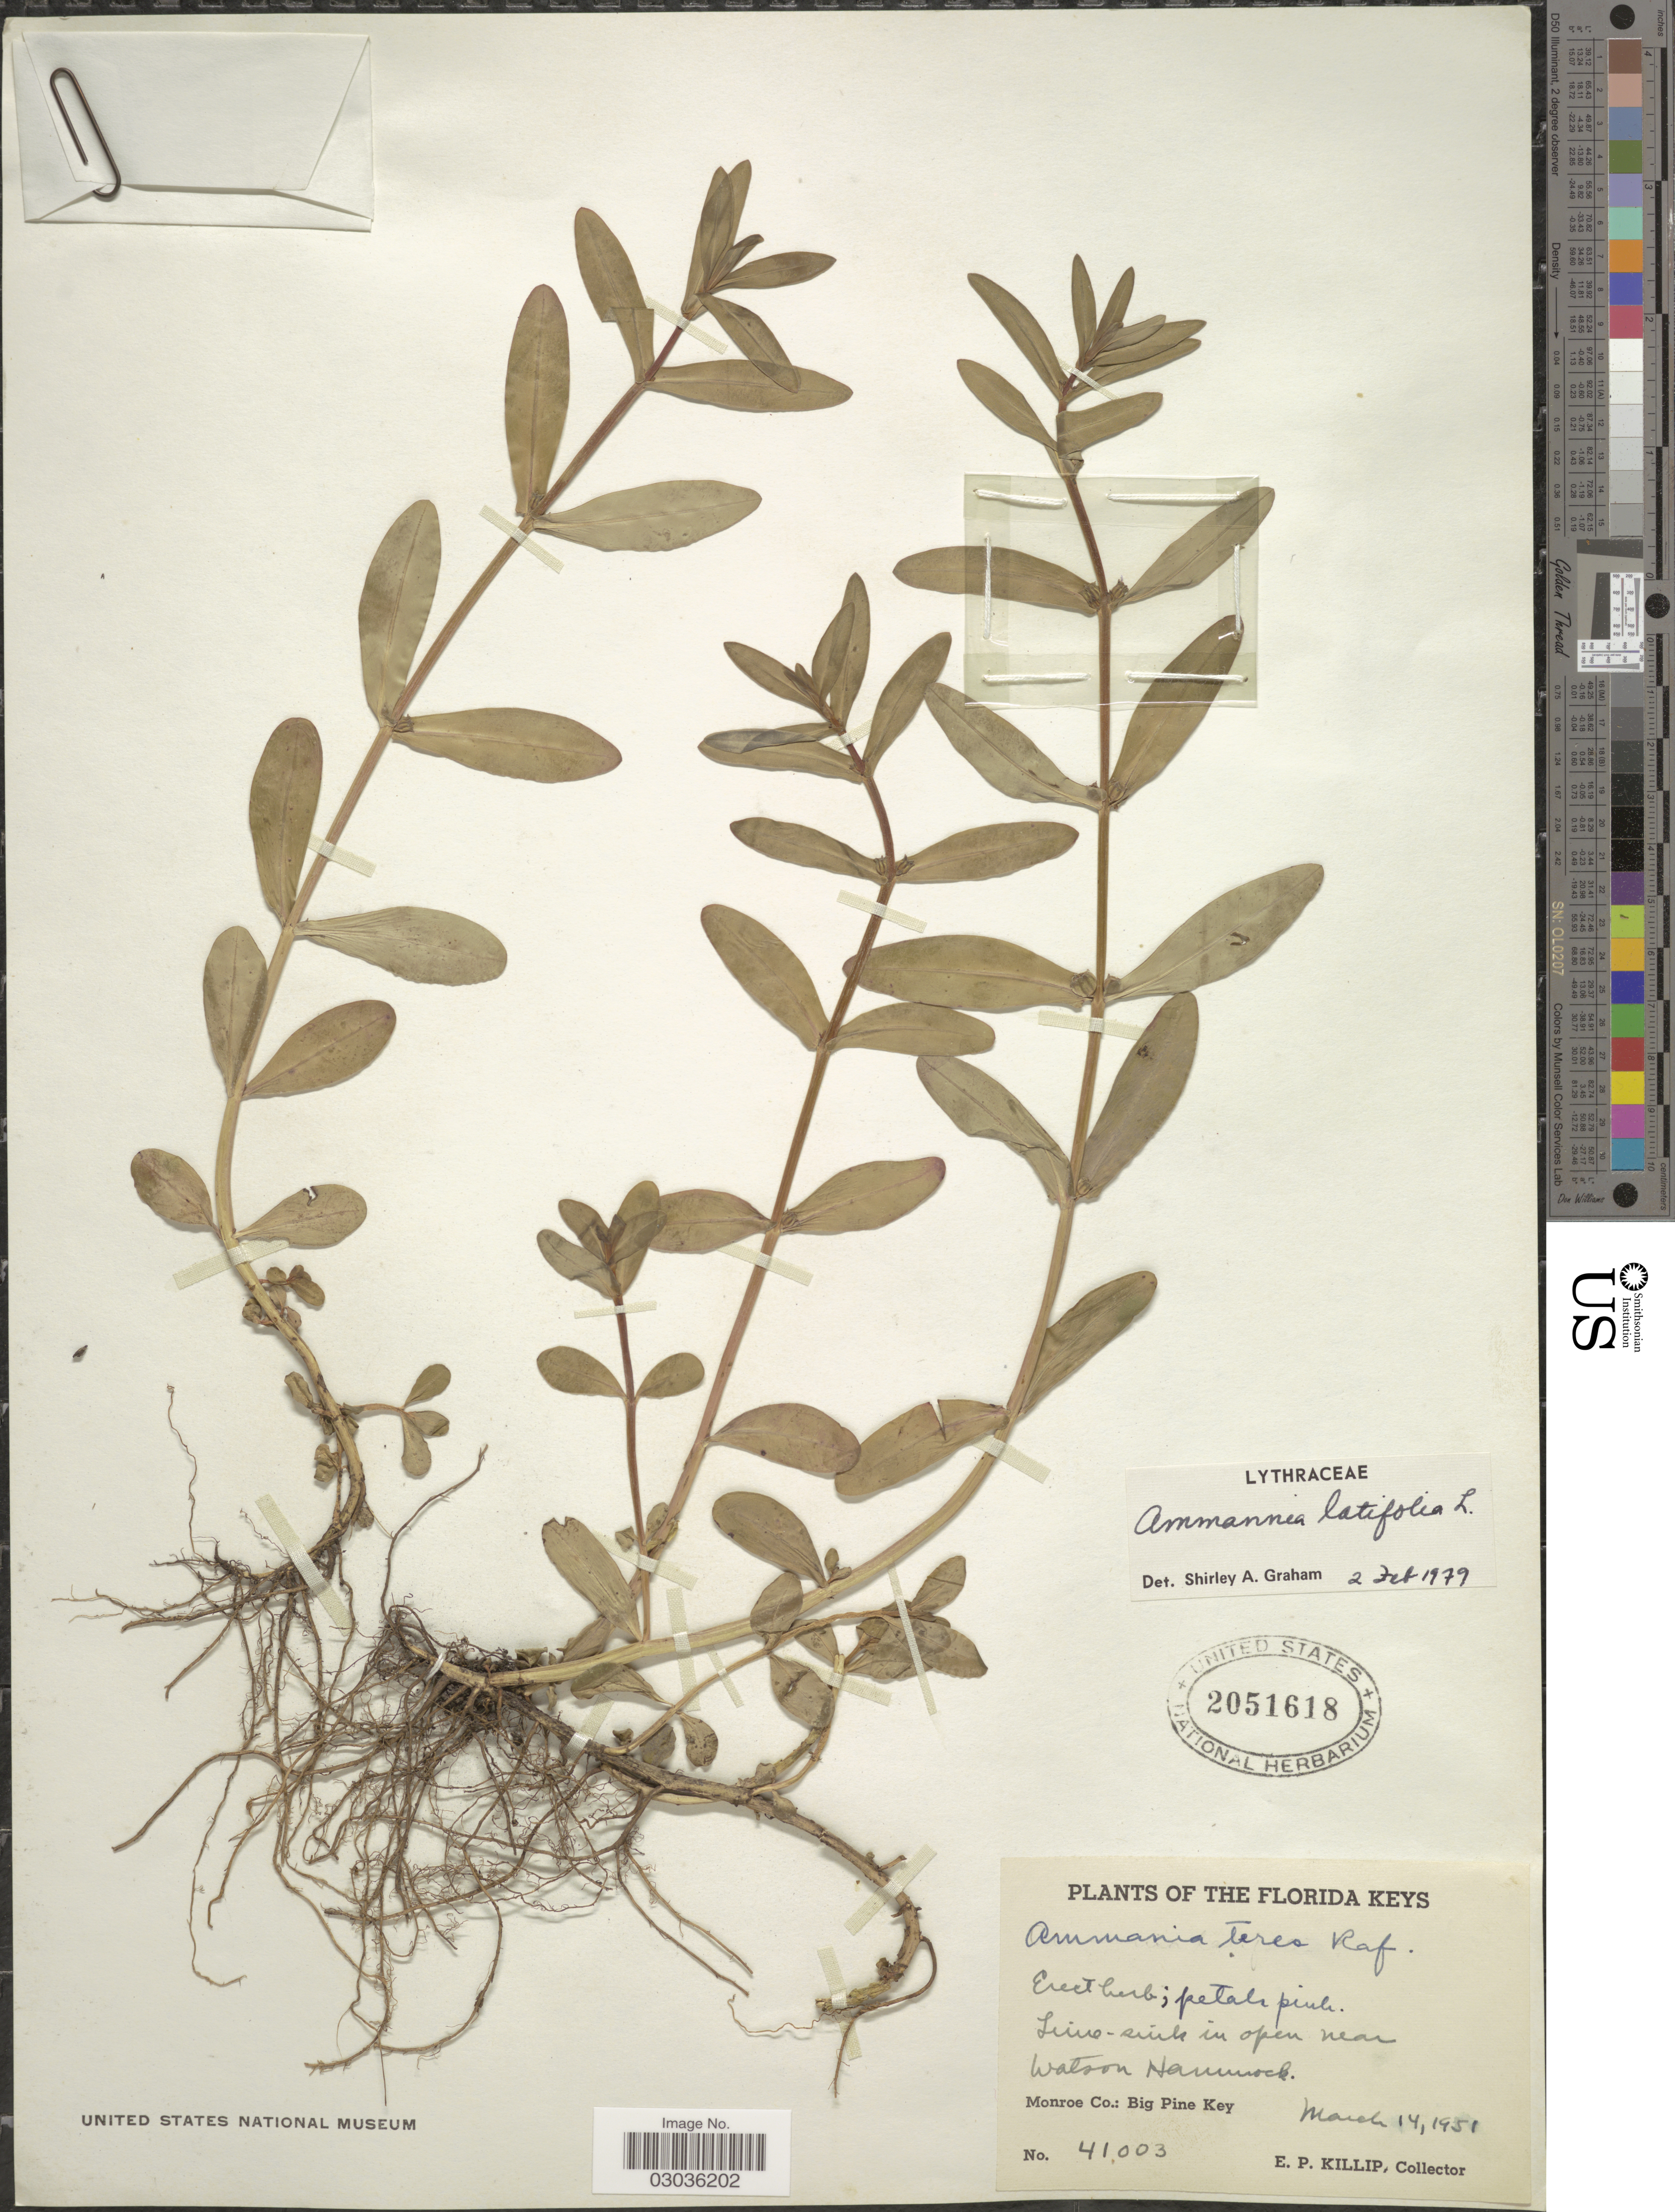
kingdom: Plantae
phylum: Tracheophyta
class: Magnoliopsida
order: Myrtales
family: Lythraceae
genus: Ammannia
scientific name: Ammannia latifolia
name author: L.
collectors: E. P. Killip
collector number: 41003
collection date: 1951-03-14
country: United States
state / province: Florida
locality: Watson Hammock. Monroe Co.: Big Pine Key.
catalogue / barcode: US 2051618